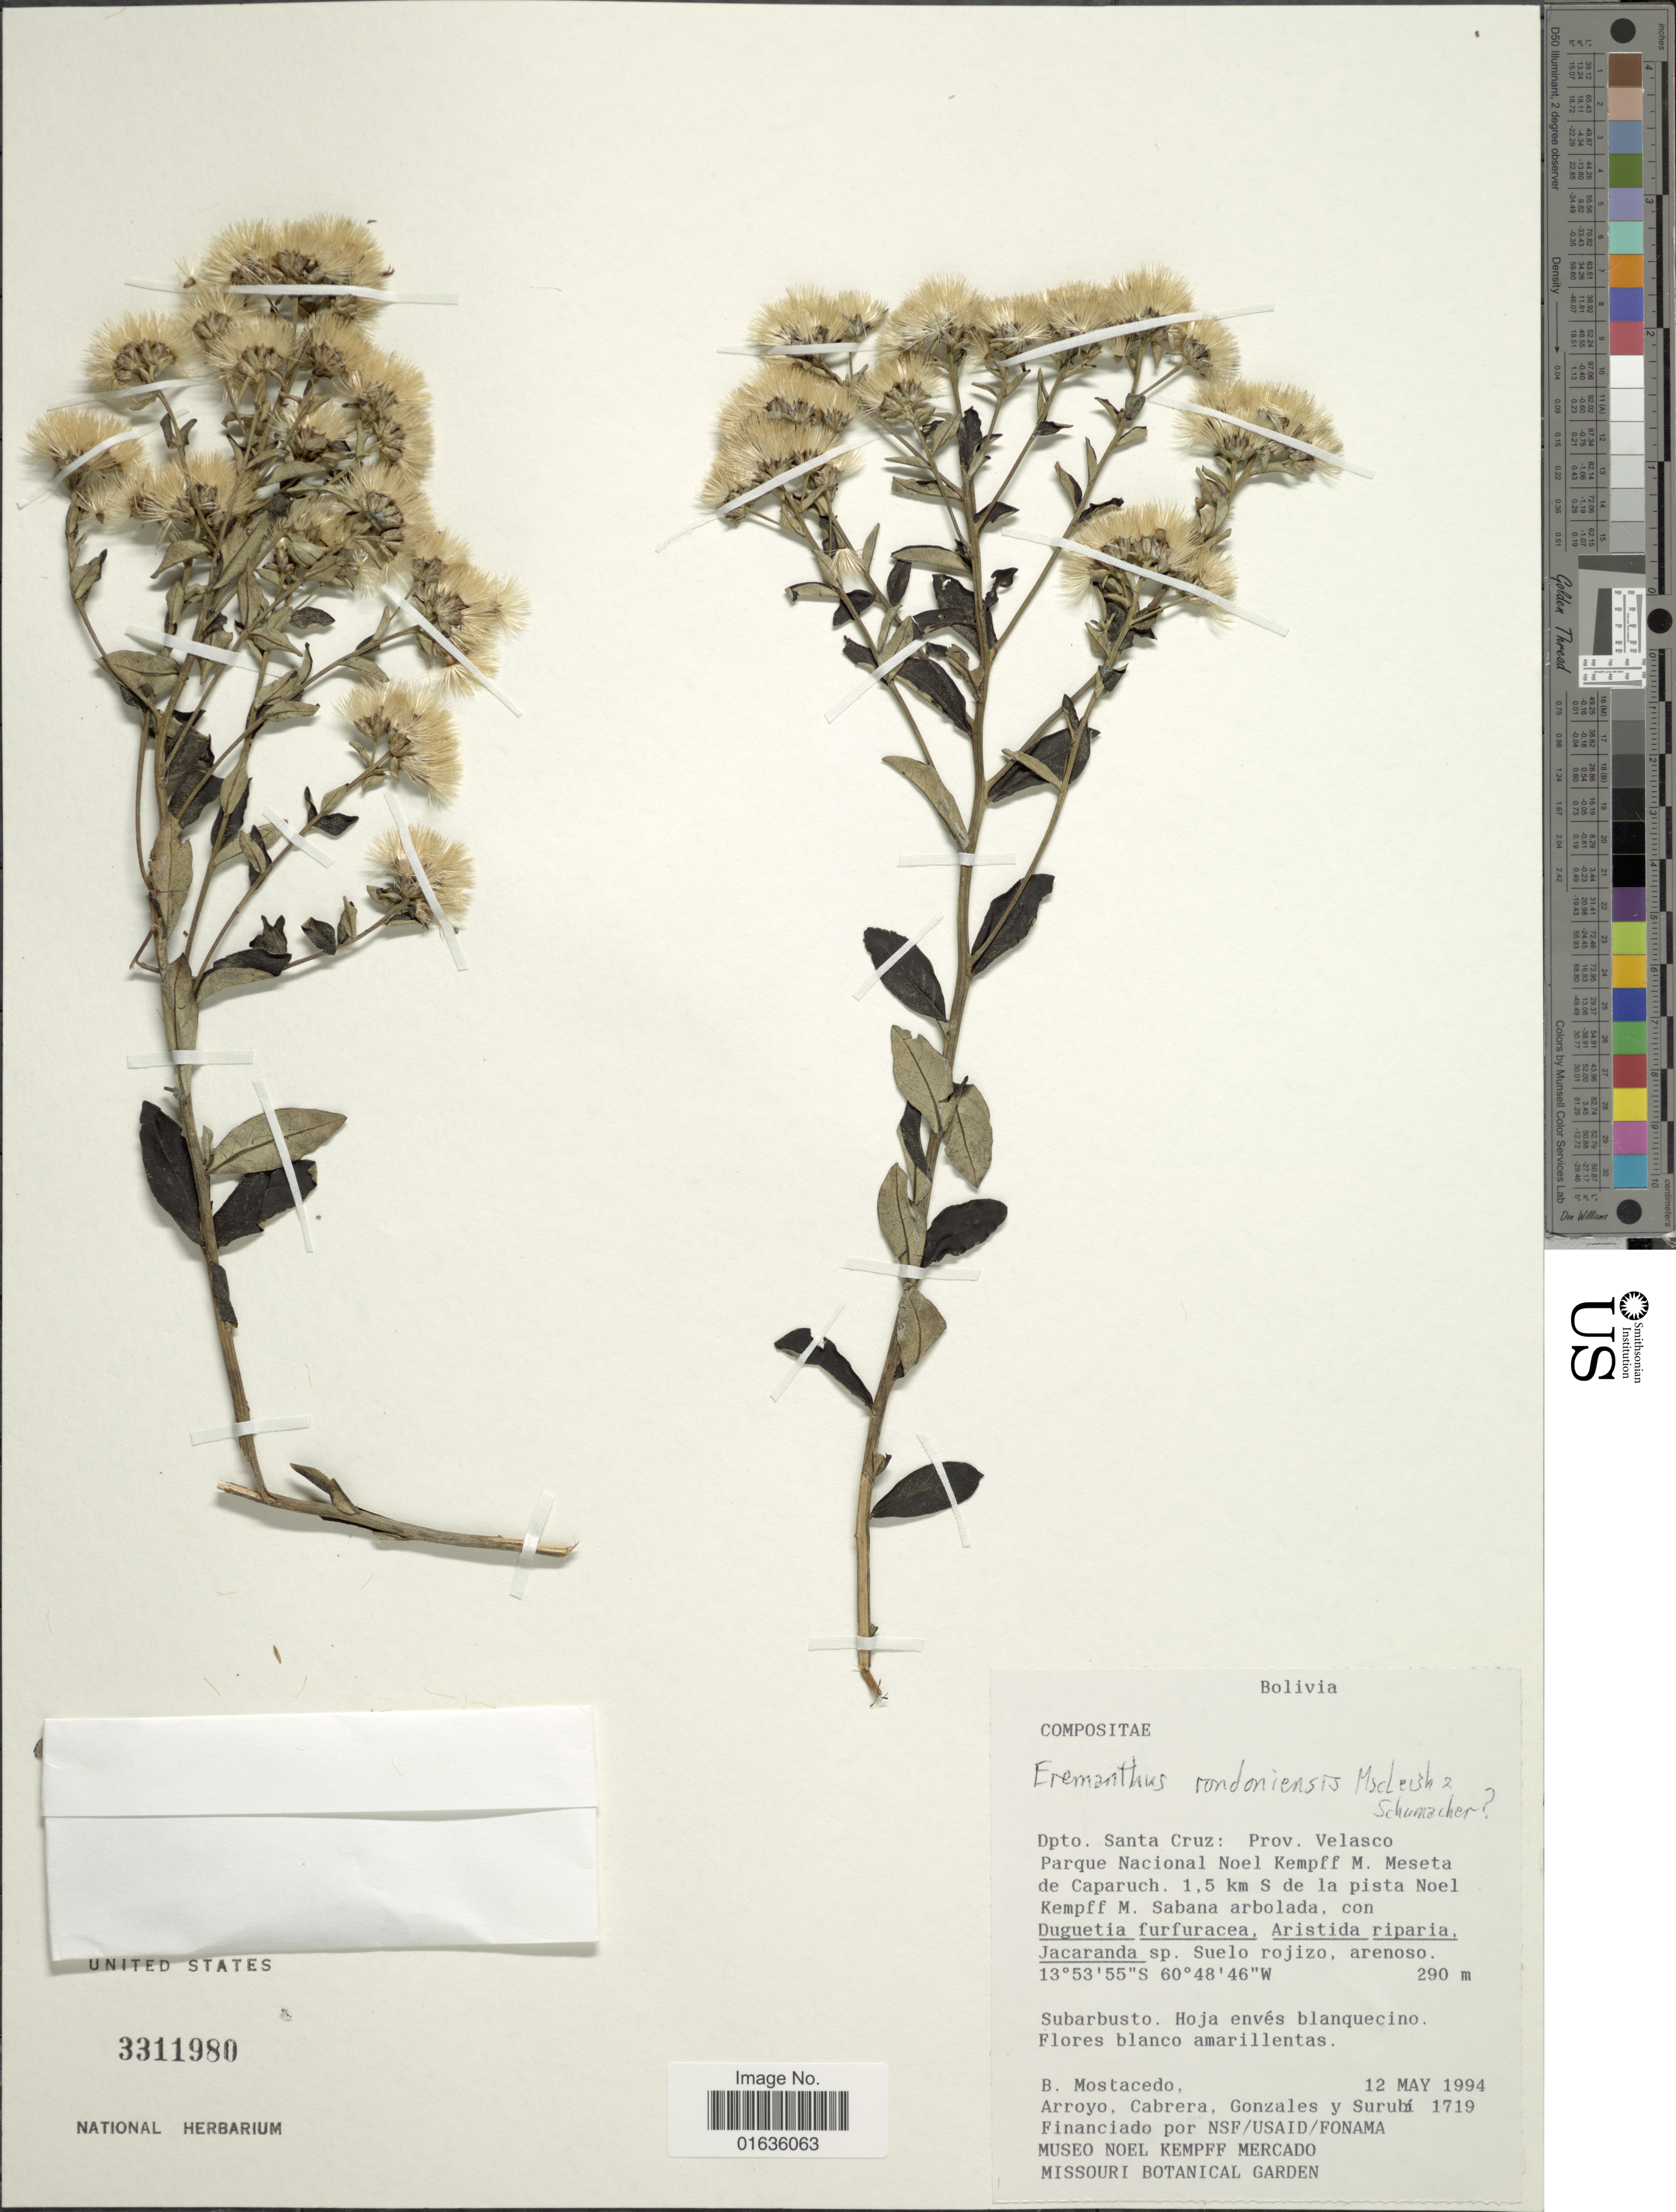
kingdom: Plantae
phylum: Tracheophyta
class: Magnoliopsida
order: Asterales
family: Asteraceae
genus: Eremanthus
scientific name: Eremanthus rondoniensis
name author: MacLeish & H. Schumach.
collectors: B. Mostacedo, Arroyo, --, Cabrera, --, Gonzales, -- & Surubi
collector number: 1719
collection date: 1994-05-12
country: Bolivia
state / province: Santa Cruz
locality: [rpv. Velasco Parque Nacional Noel Kempff M. Meseta de Caparuch. 1.5 km S de la pista Noel Kempff M.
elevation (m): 290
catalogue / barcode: US 3311980